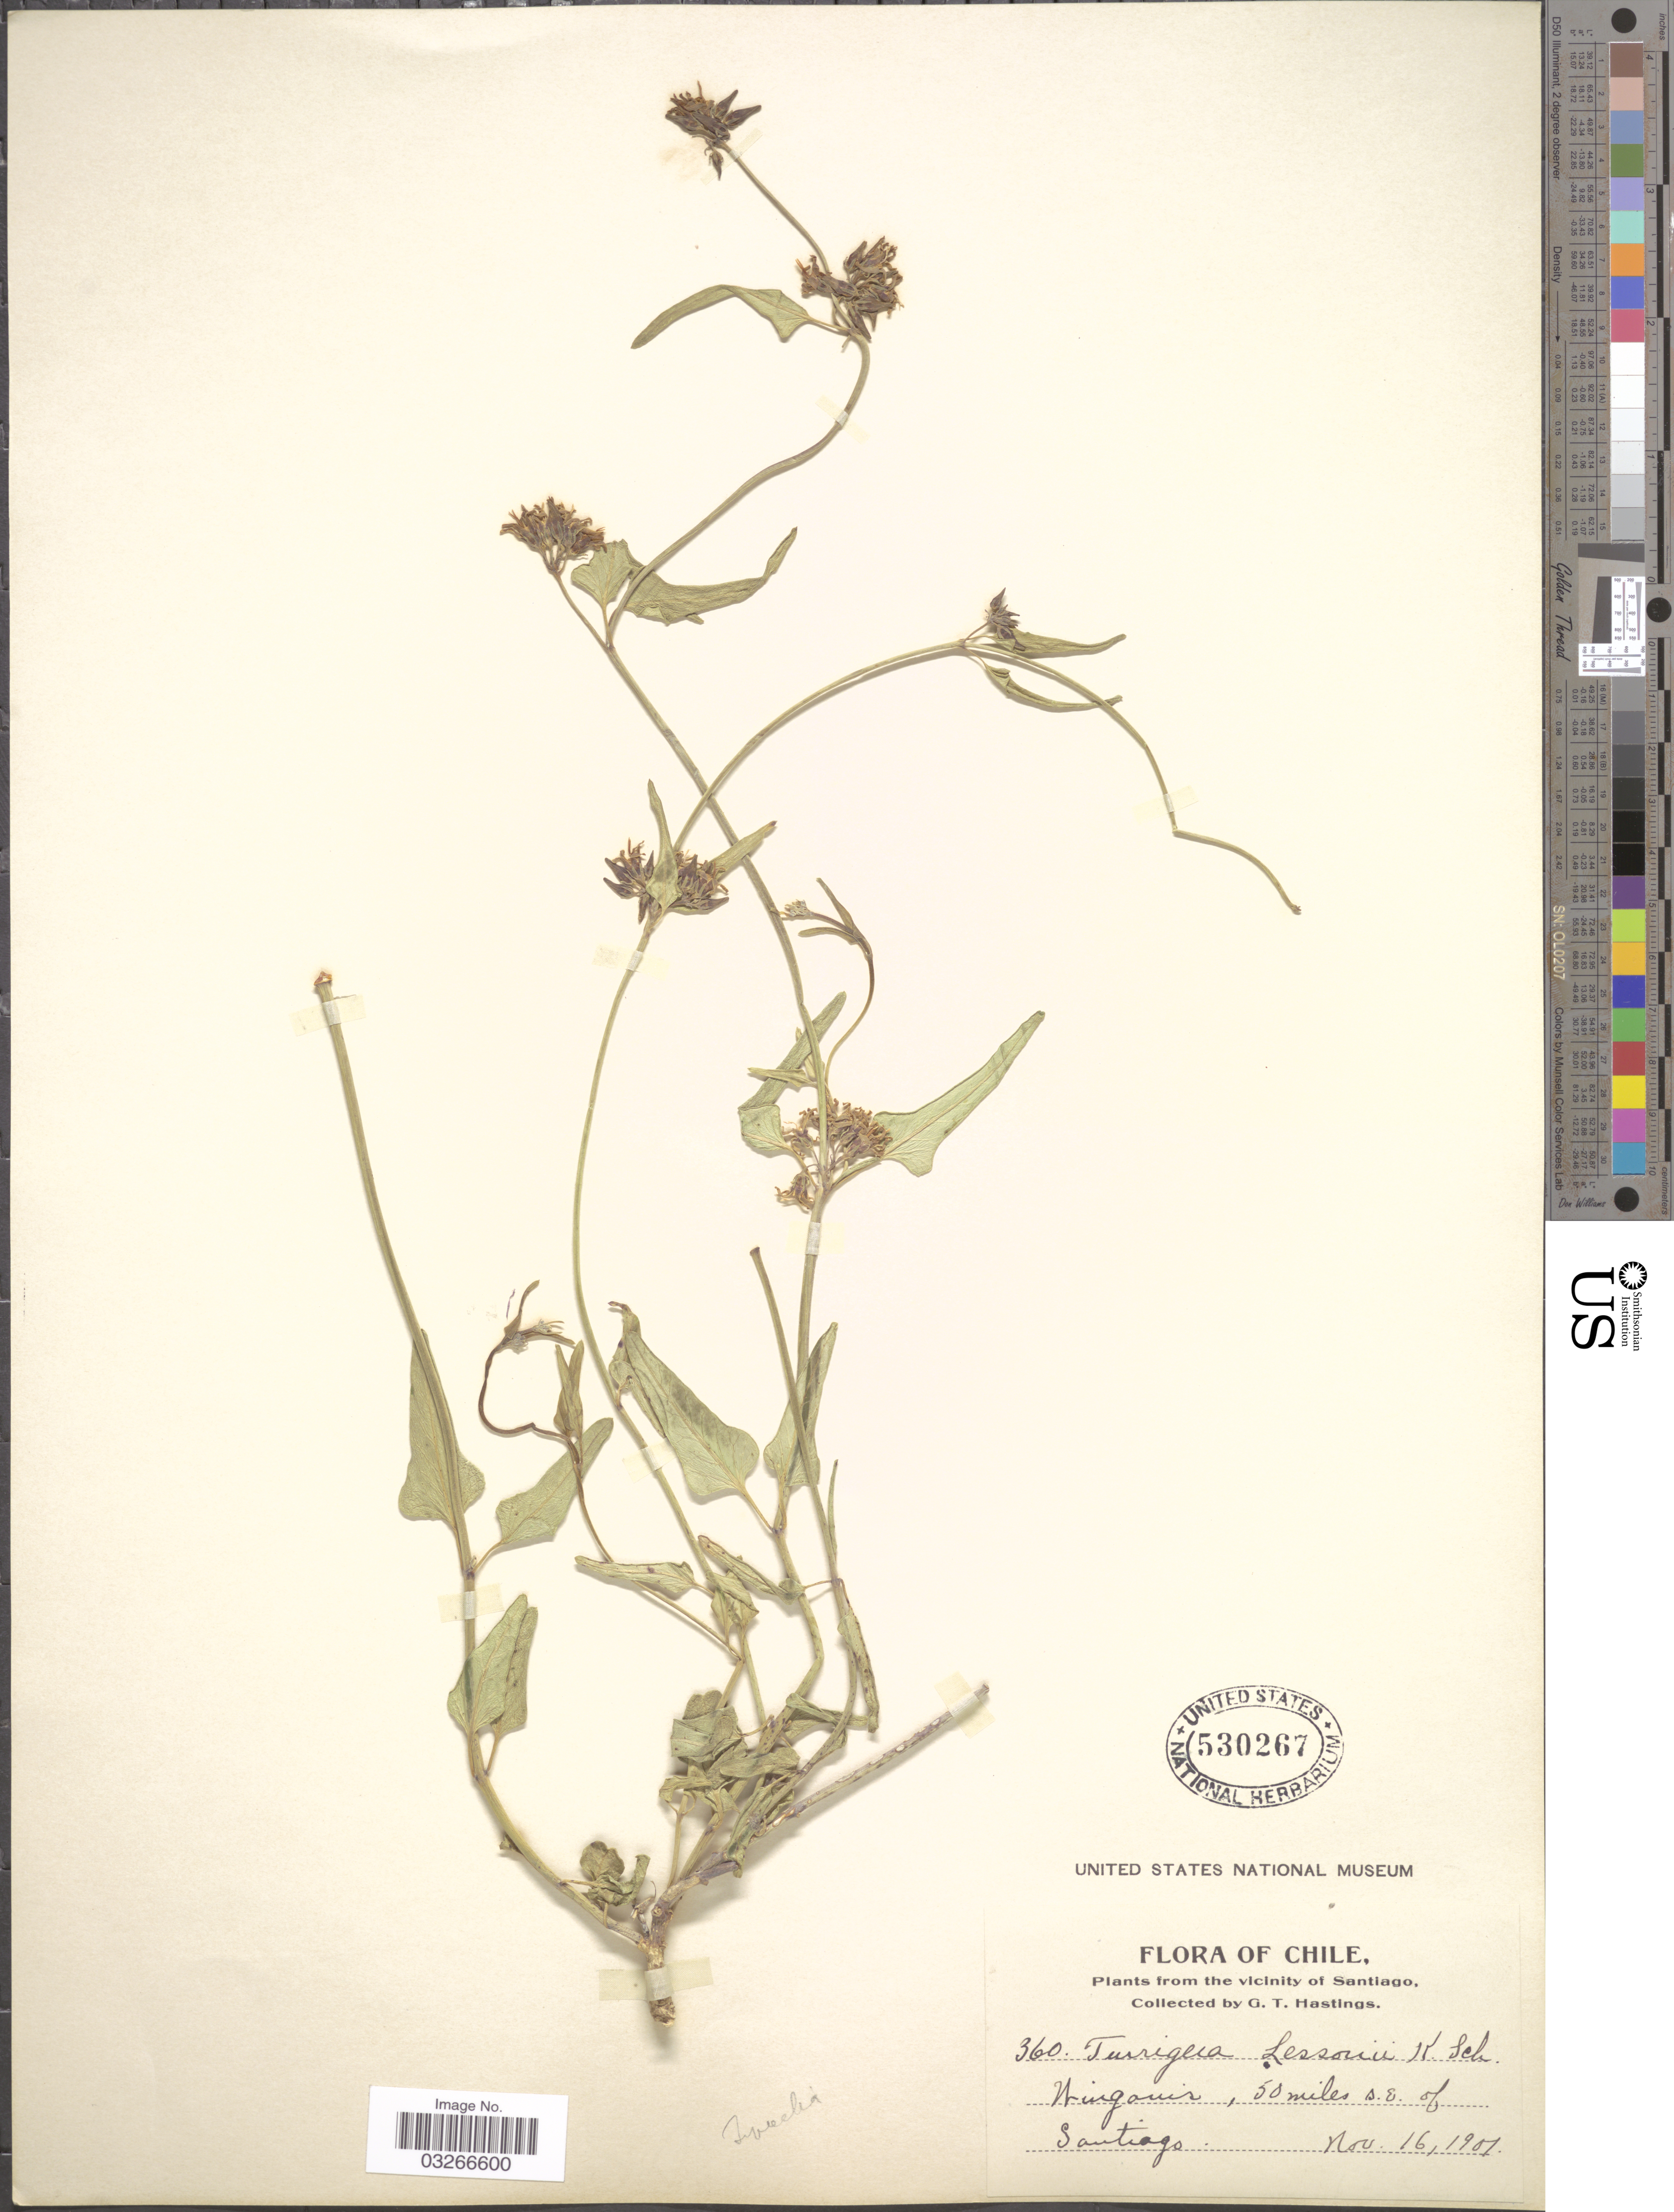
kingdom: Plantae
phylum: Tracheophyta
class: Magnoliopsida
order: Gentianales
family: Apocynaceae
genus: Tweedia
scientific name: Tweedia birostrata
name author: (Hook. & Arn.) Hook. & Arn.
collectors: G. Hastings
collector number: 360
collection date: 1901-11-16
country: Chile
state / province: Región Metropolitana (RM)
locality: From the vicinity of Santiago. Winganis, 50 miles s.e. Santiago.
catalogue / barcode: US 530267